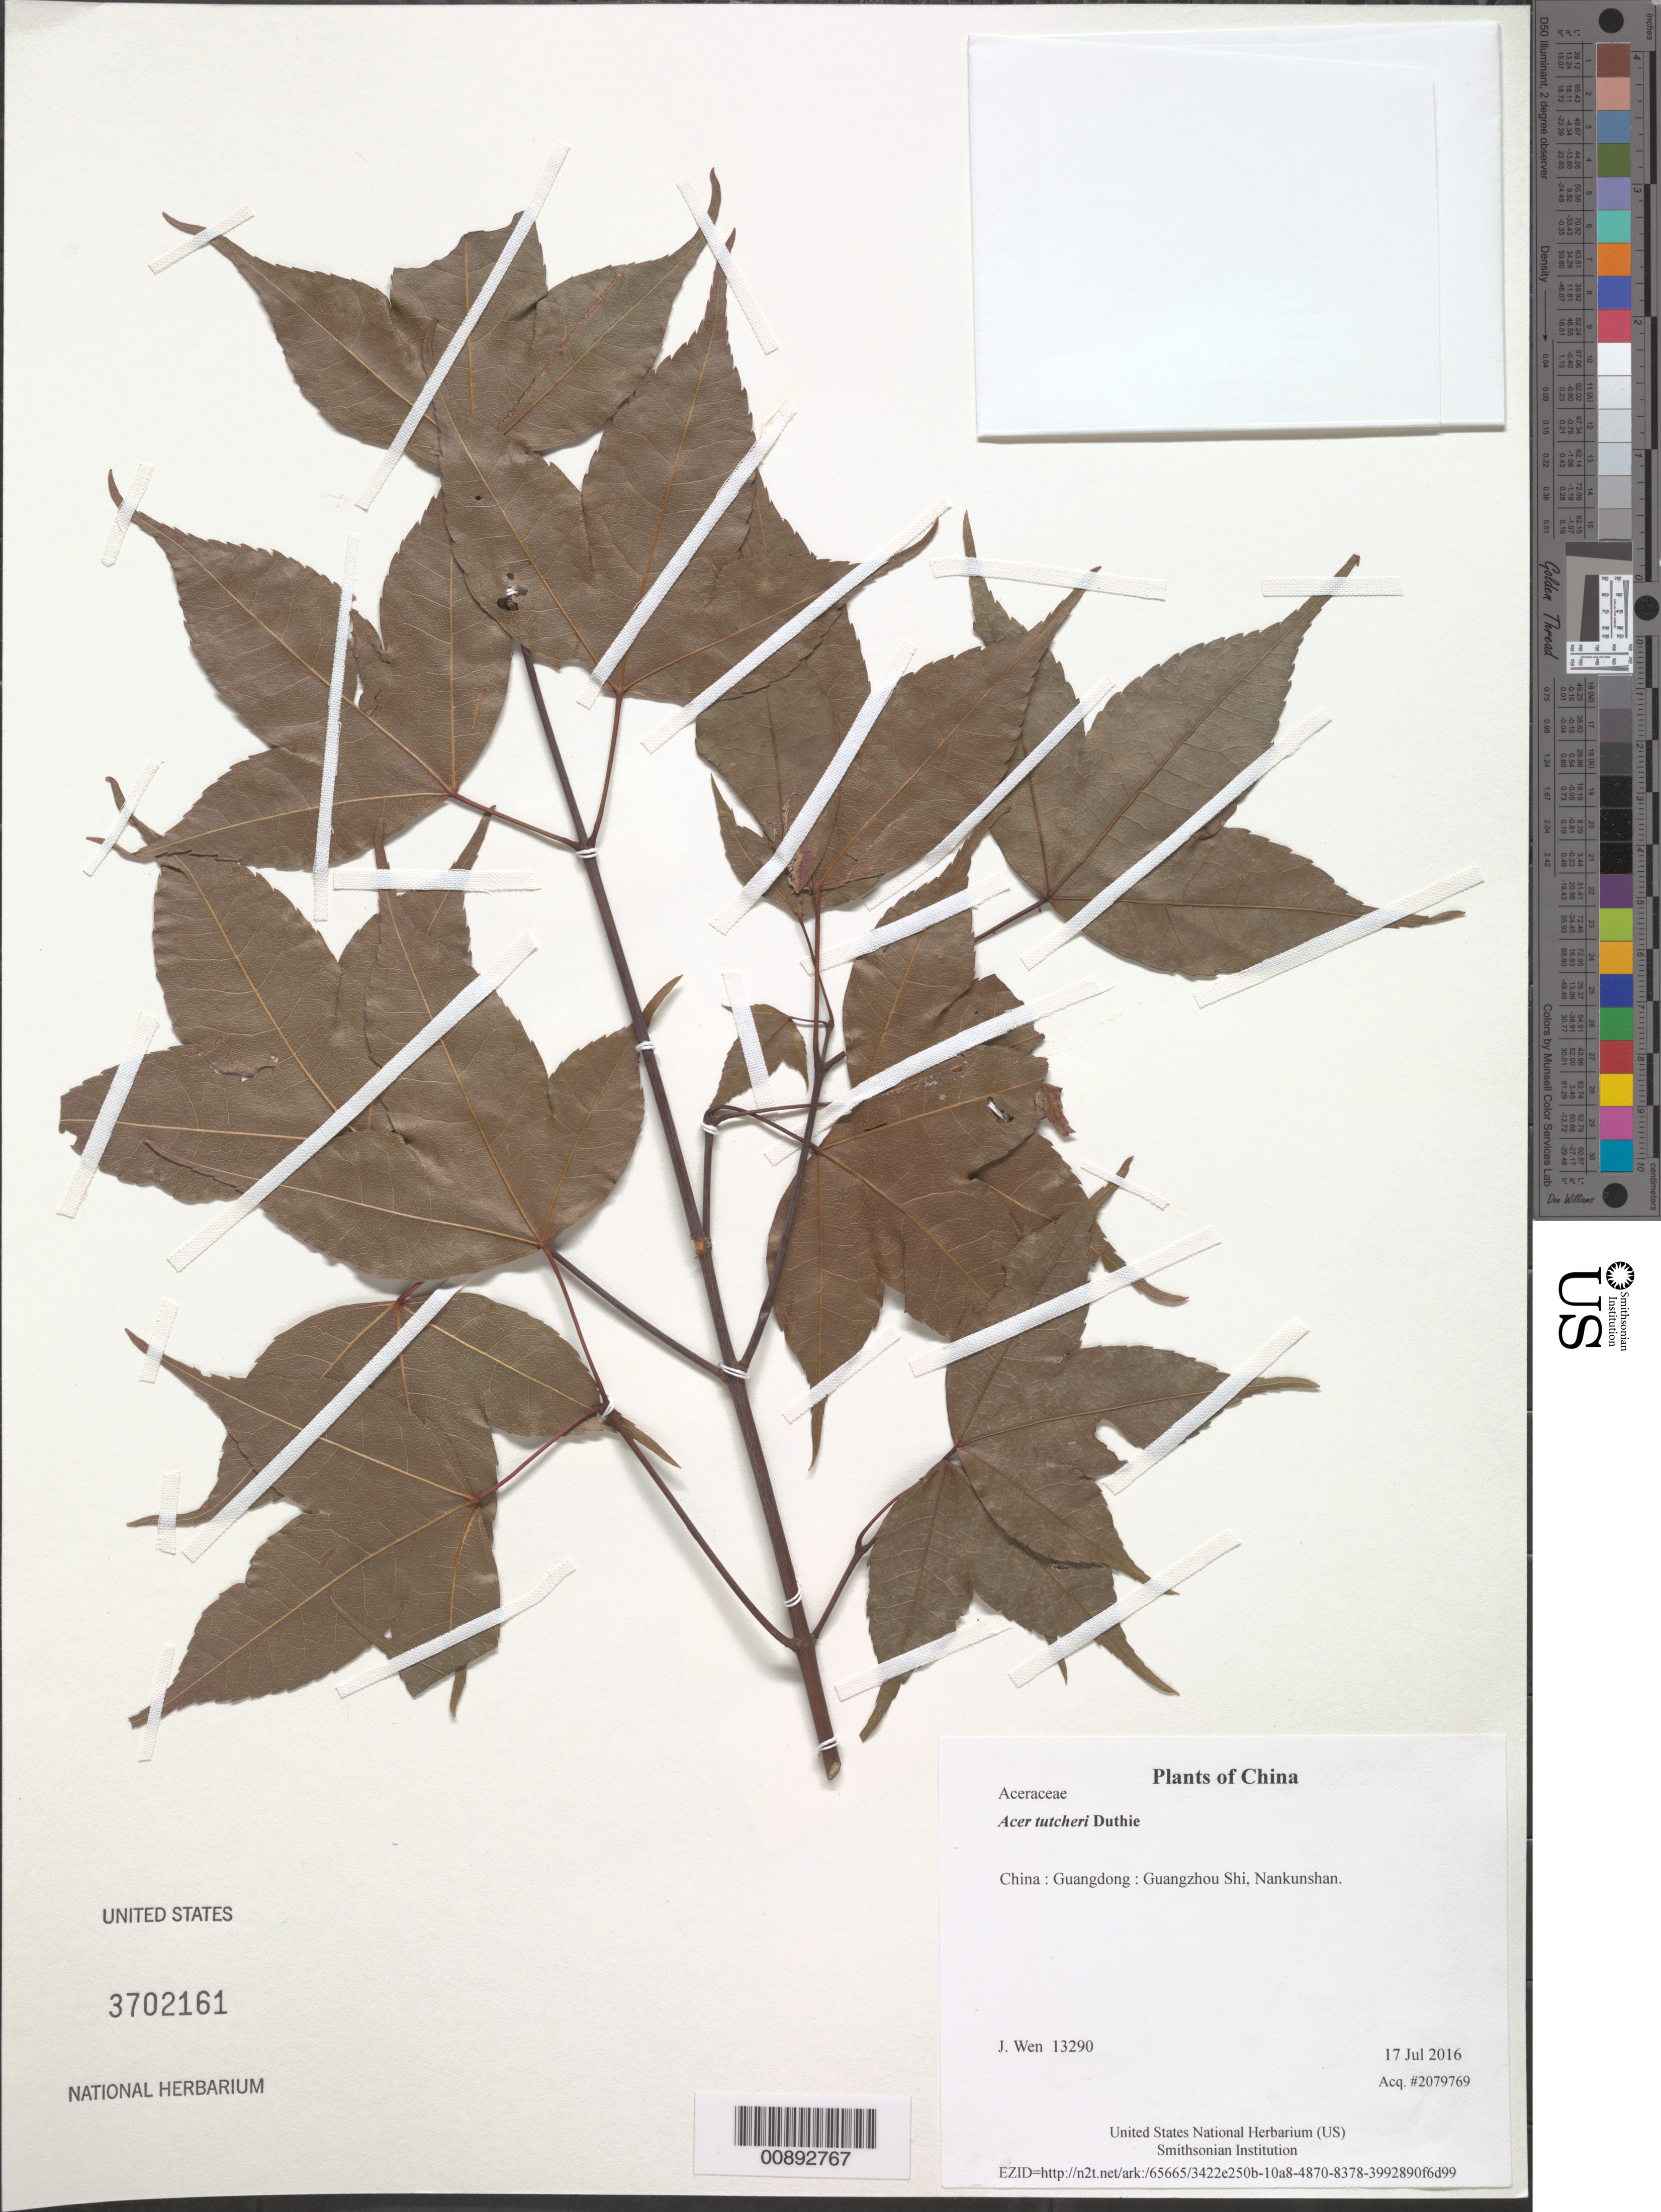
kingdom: Plantae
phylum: Tracheophyta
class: Magnoliopsida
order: Sapindales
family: Sapindaceae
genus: Acer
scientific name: Acer tutcheri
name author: Duthie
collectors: J. Wen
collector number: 13290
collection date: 2016-07-17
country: China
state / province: Guangdong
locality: Guangzhou Shi, Nankunshan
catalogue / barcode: US 3702161